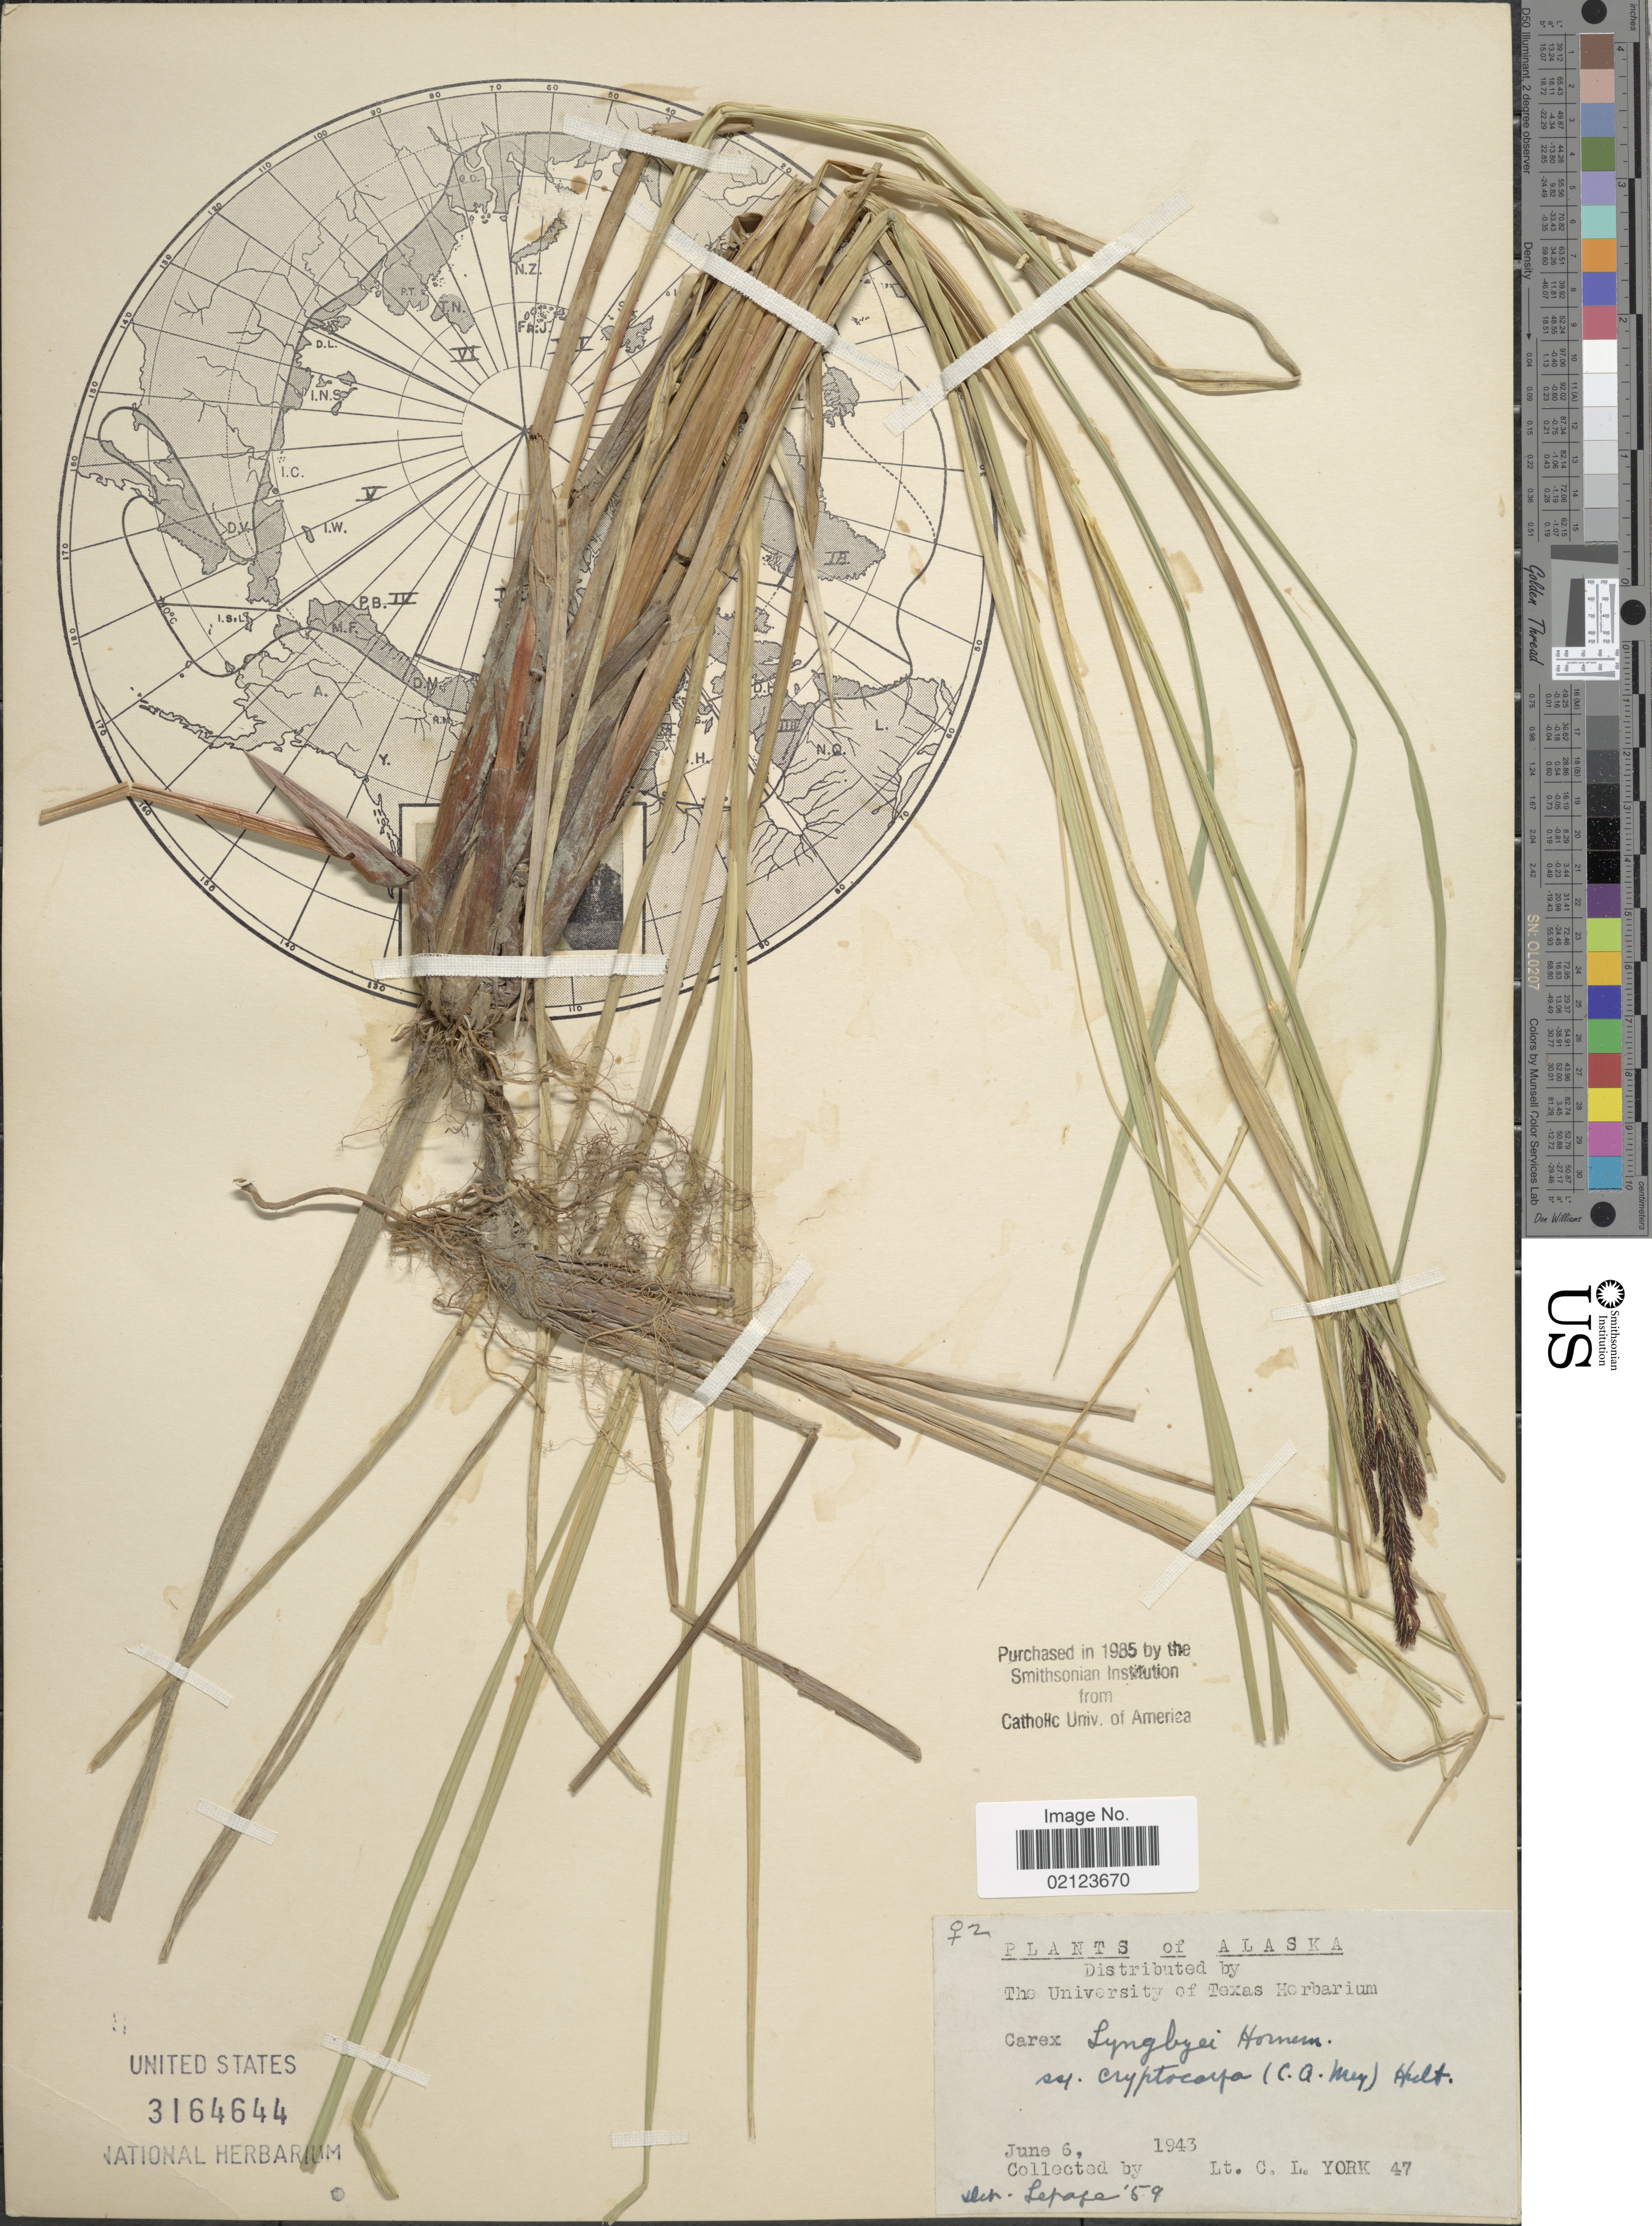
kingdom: Plantae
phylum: Tracheophyta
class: Liliopsida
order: Poales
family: Cyperaceae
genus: Carex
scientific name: Carex lyngbyei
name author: Hornem.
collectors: C. L. York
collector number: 47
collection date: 1943-06-06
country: United States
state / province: Alaska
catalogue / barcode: US 3164644